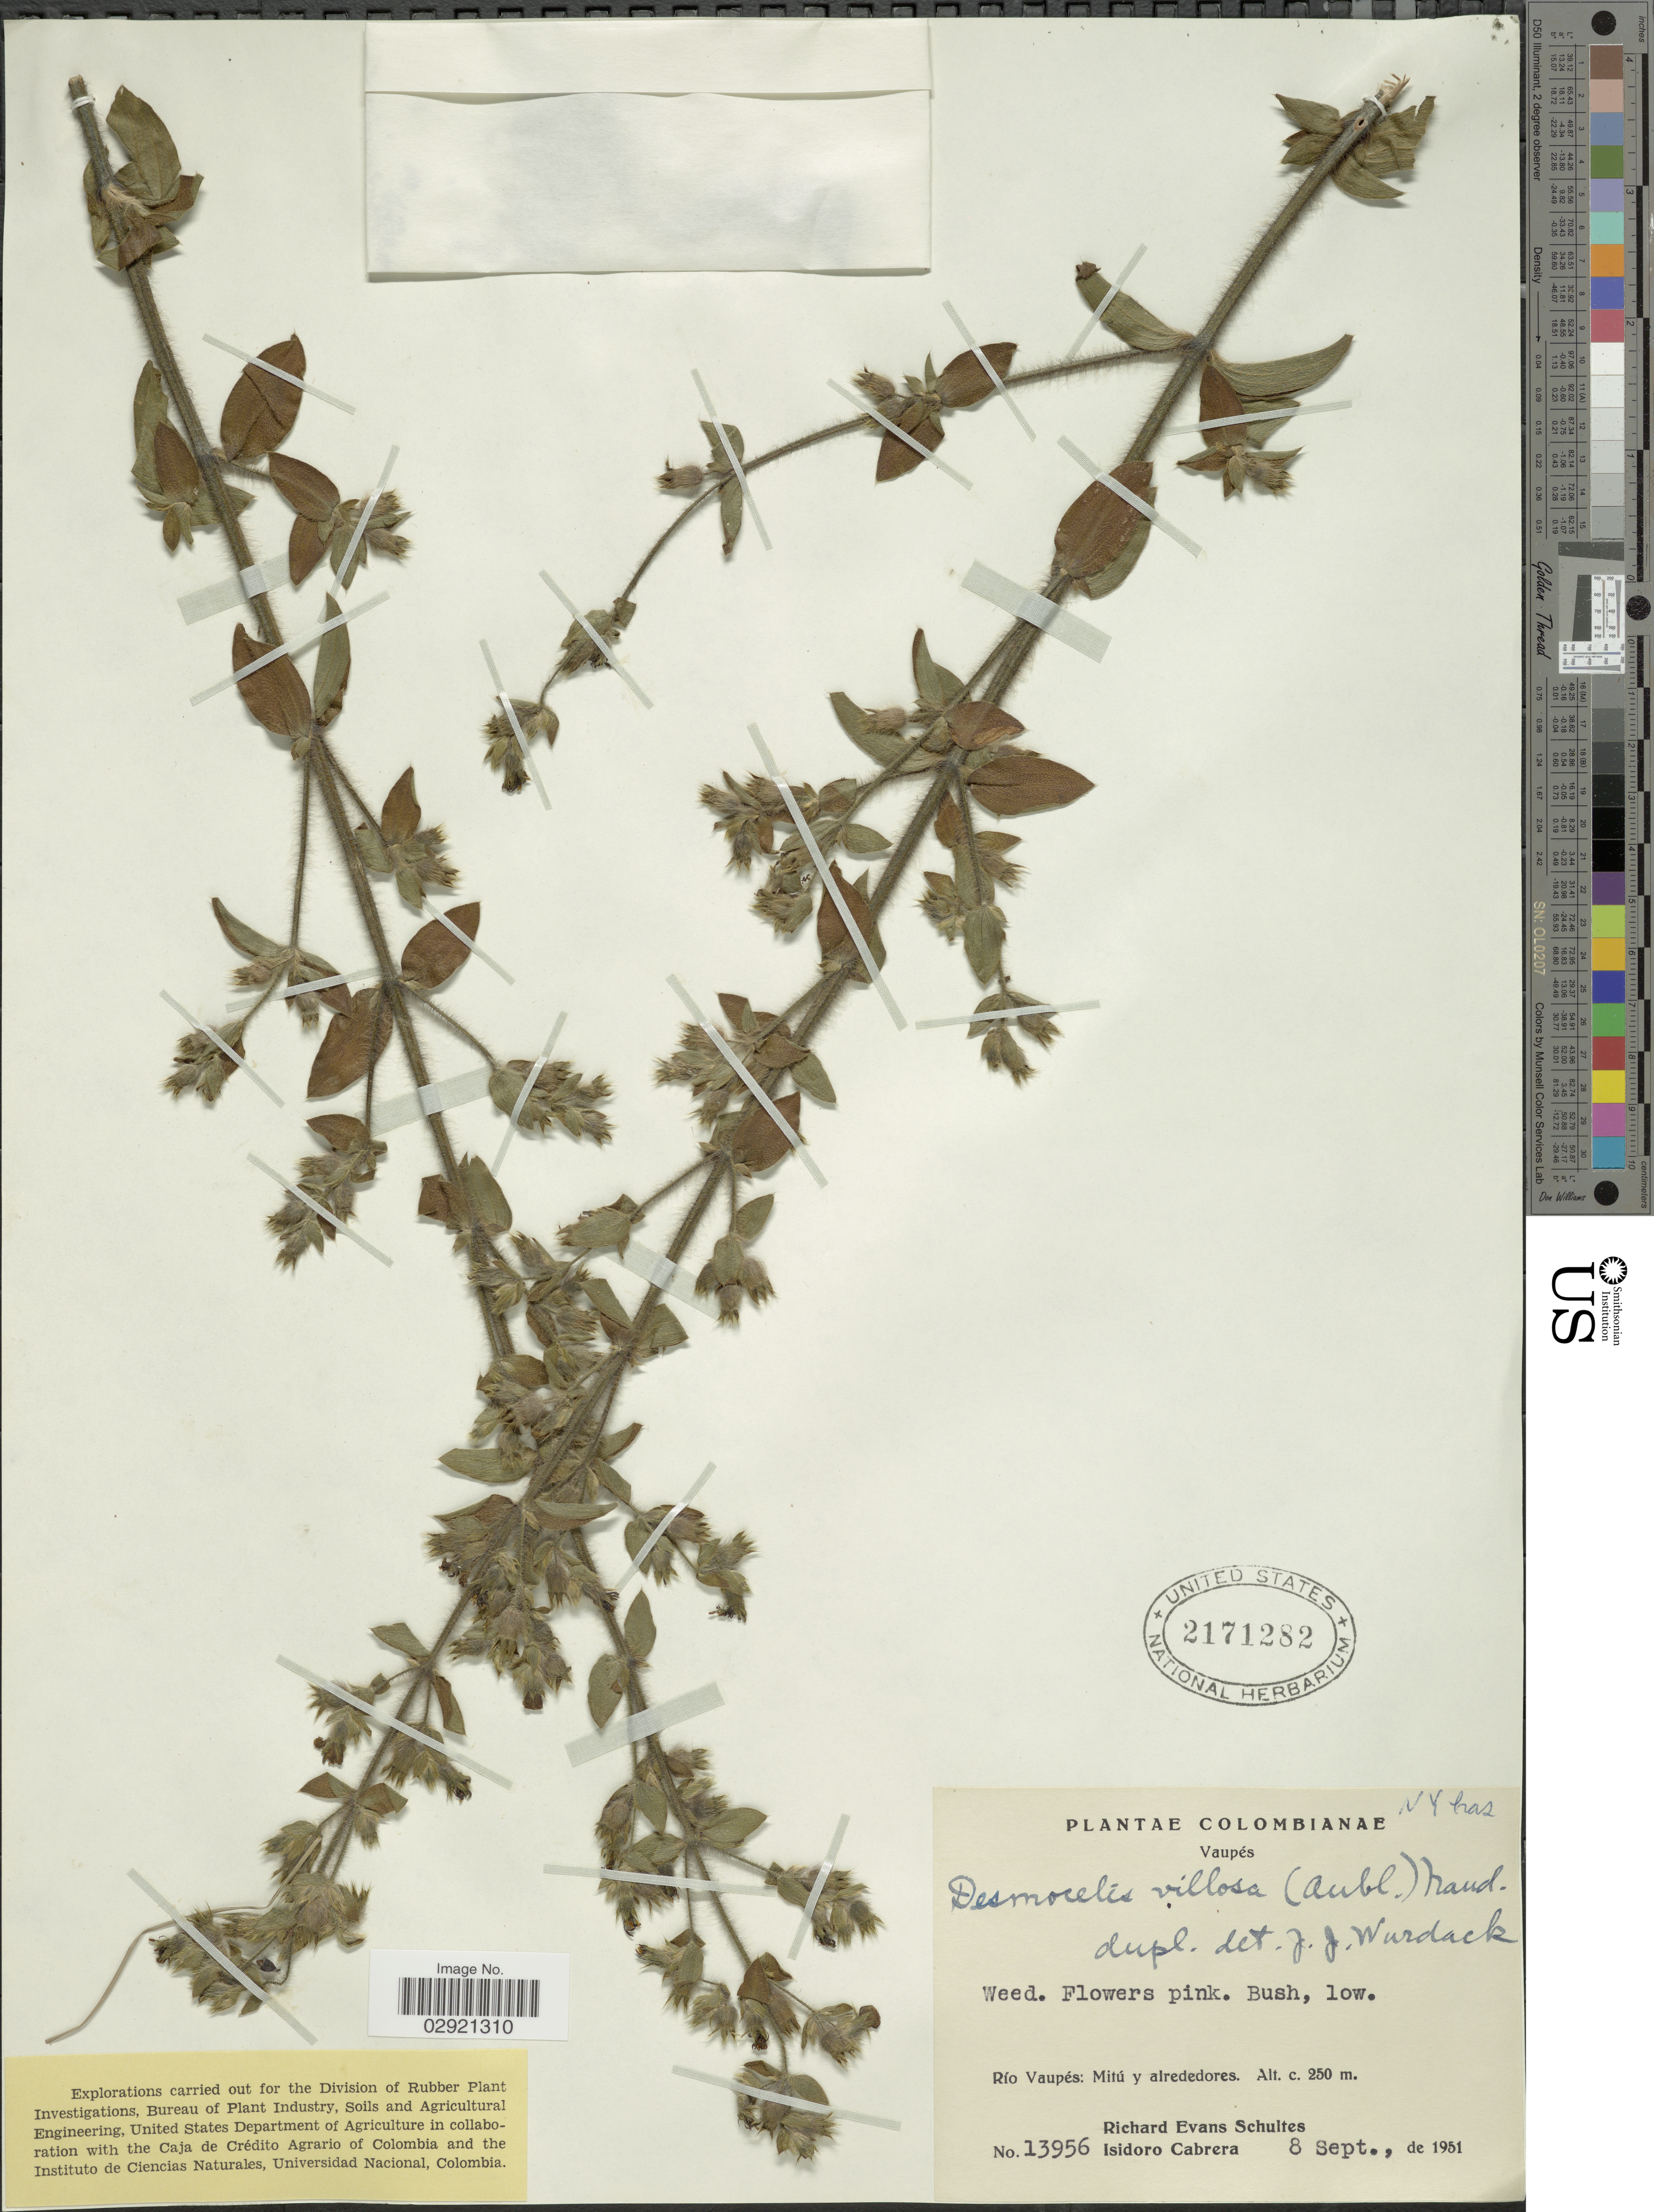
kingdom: Plantae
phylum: Tracheophyta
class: Magnoliopsida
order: Myrtales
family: Melastomataceae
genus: Desmoscelis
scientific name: Desmoscelis villosa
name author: (Aubl.) Naudin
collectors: R. E. Schultes & I. Cabrera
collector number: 13956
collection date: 1951-09-08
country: Colombia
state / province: Vaupés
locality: Río Vaupés: Mitú y alrededores.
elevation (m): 250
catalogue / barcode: US 2171282